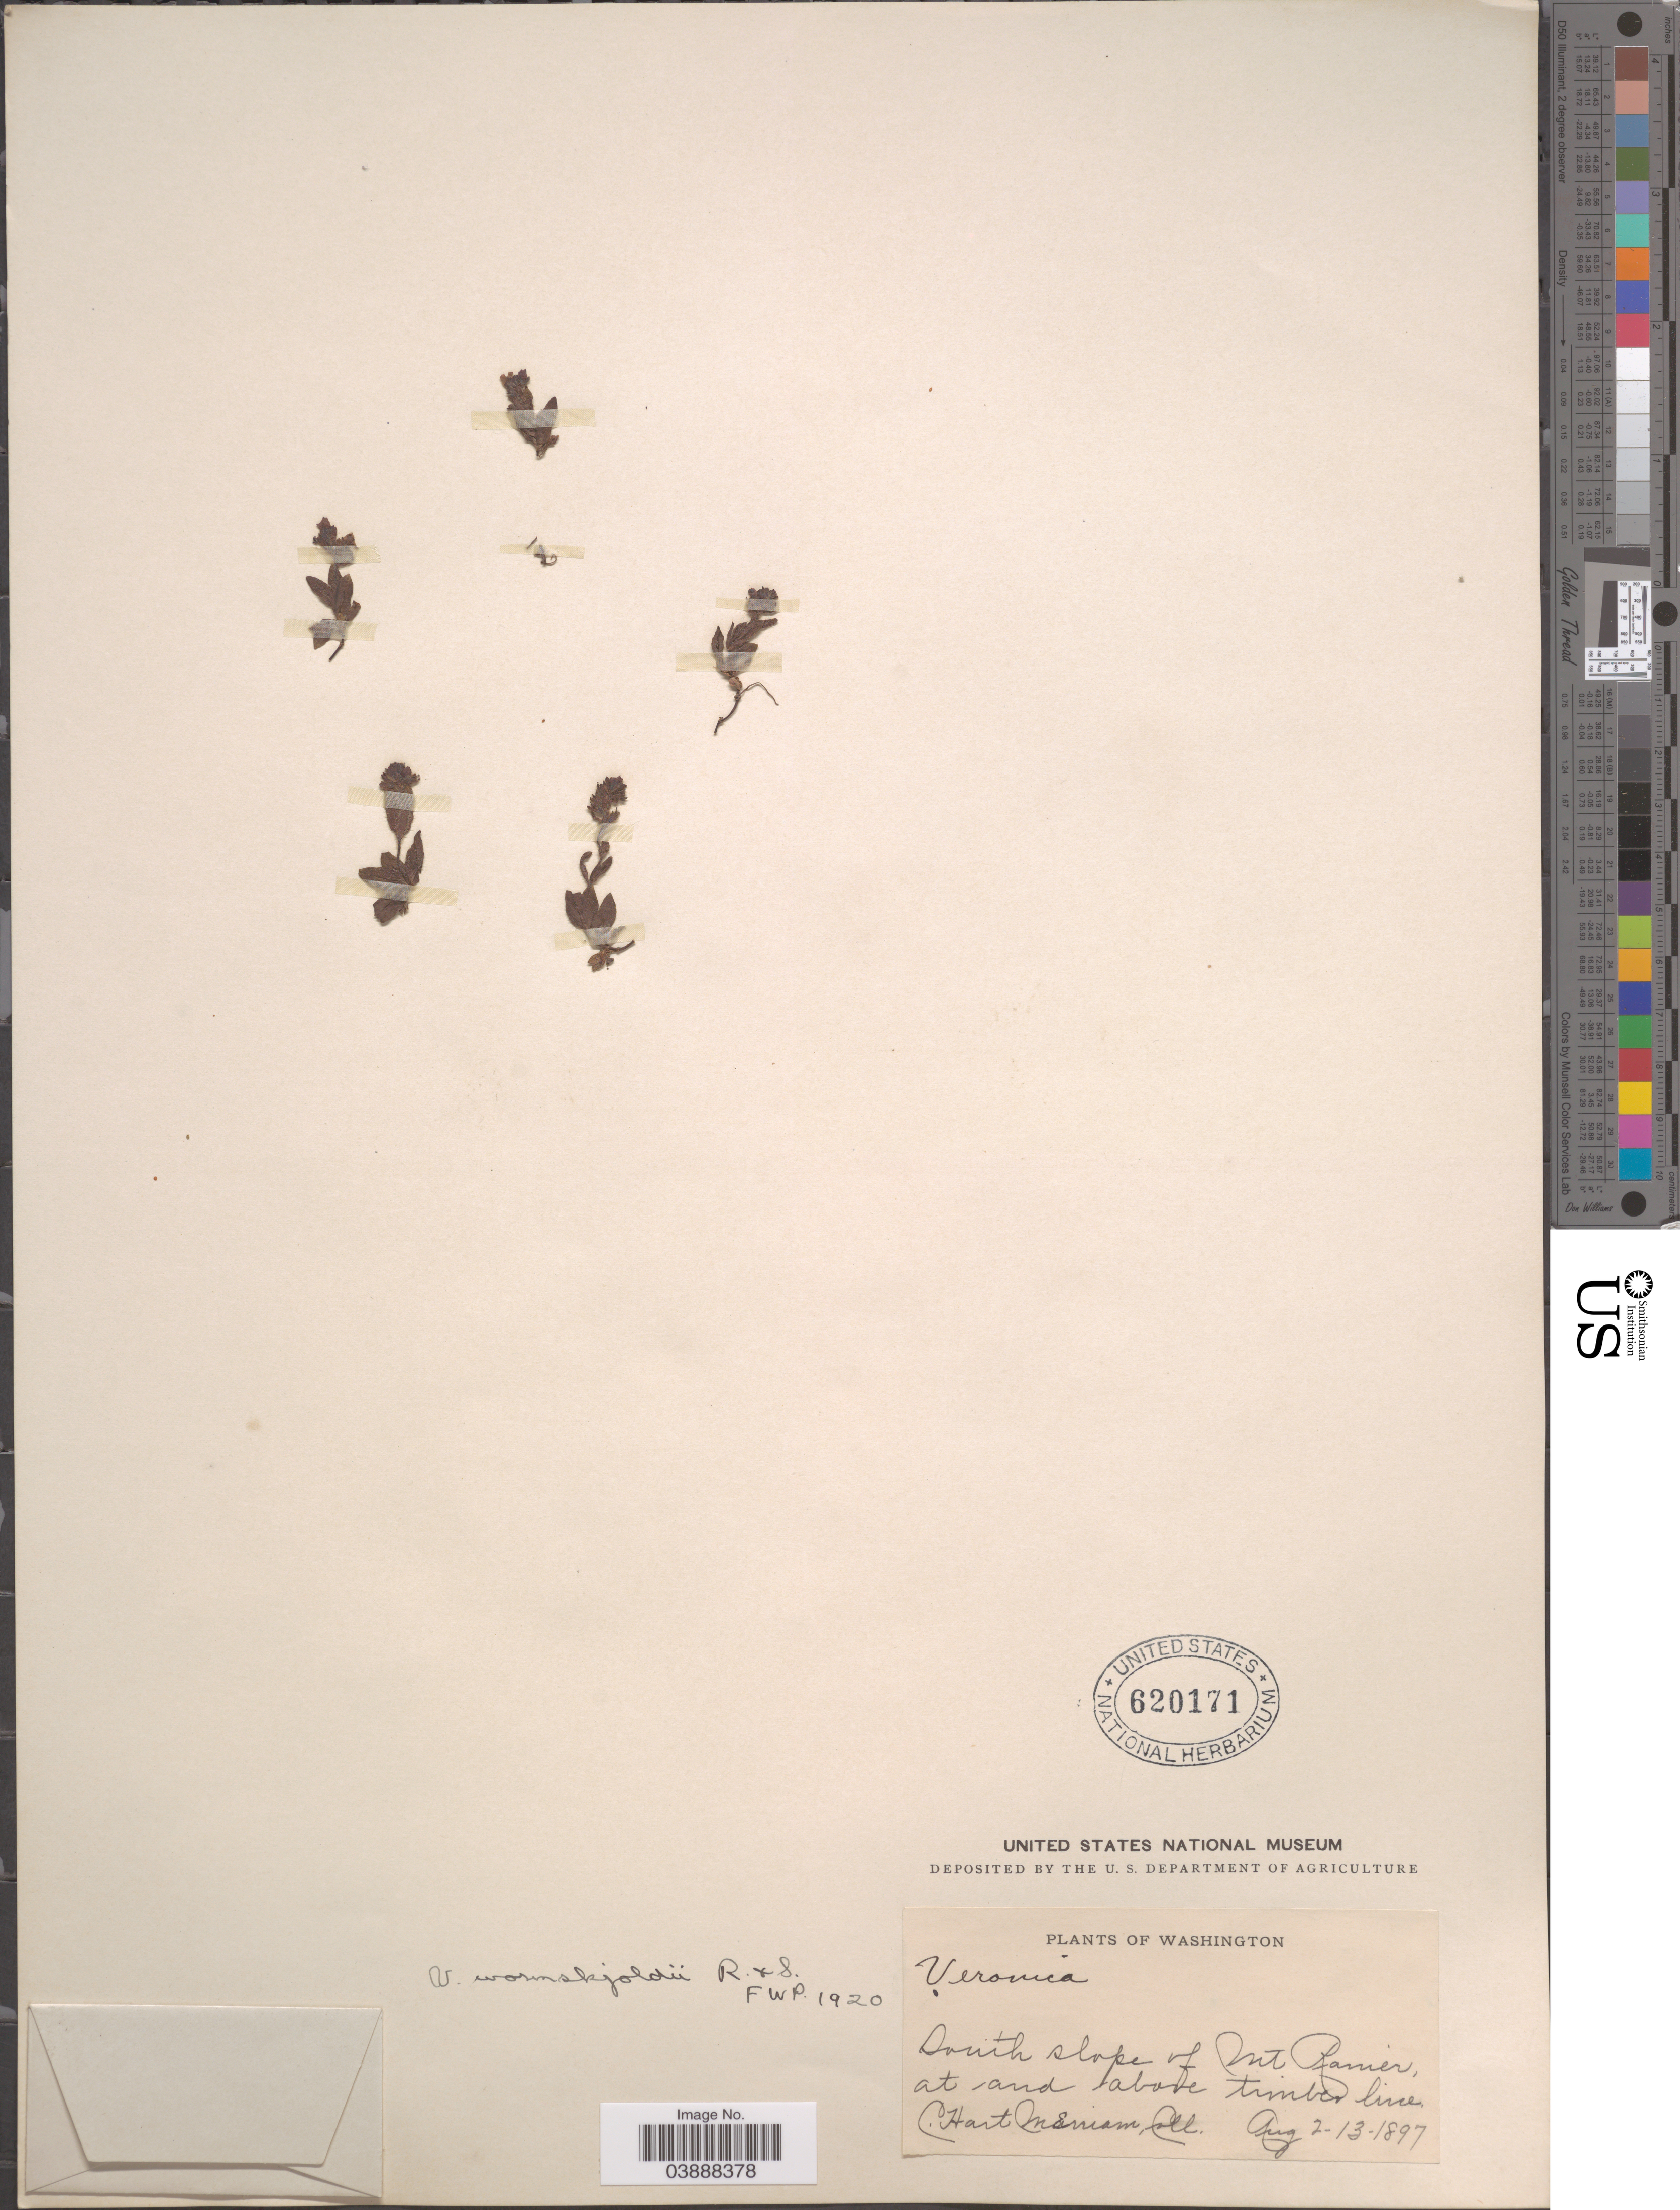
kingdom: Plantae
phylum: Tracheophyta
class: Magnoliopsida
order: Lamiales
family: Plantaginaceae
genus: Veronica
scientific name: Veronica wormskjoldii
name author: Roem. & Schult.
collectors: C. Merriam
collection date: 1897-08-02/1897-08-13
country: United States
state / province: Washington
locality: South slope of Mt. Rainier, at and above timber line.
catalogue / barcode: US 620171